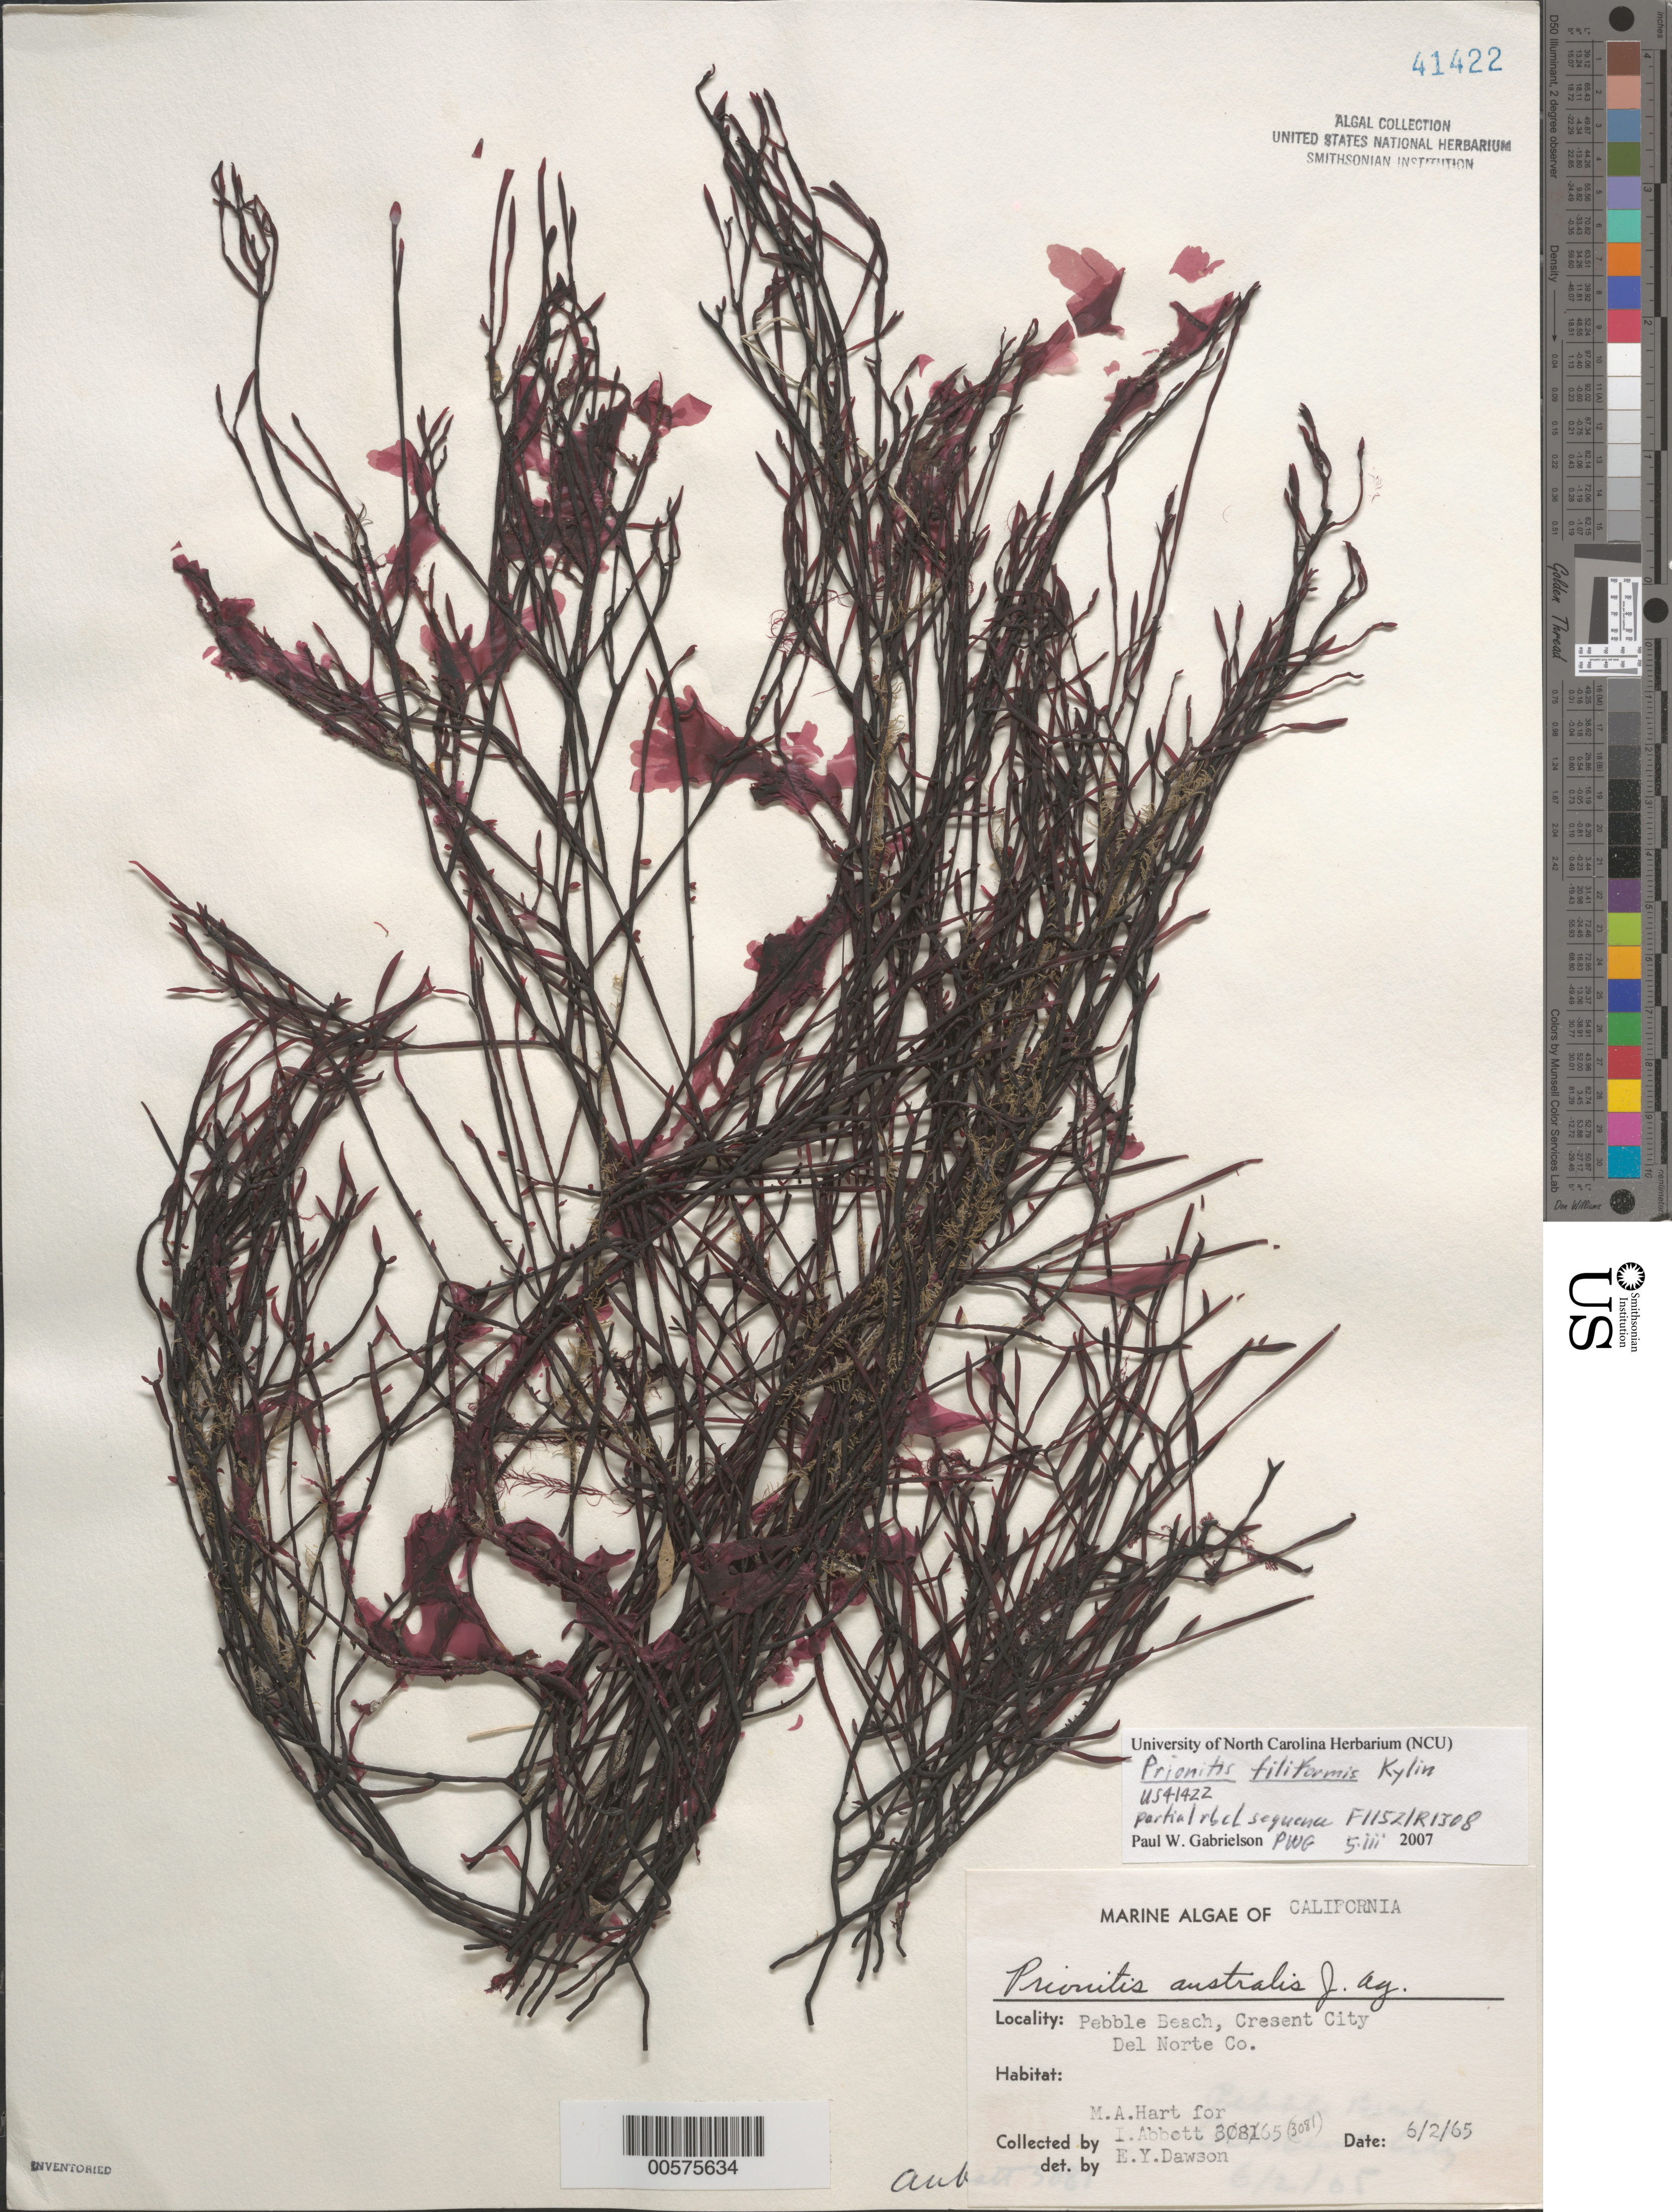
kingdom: Plantae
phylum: Rhodophyta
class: Florideophyceae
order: Halymeniales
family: Halymeniaceae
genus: Prionitis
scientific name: Prionitis filiformis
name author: Kylin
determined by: Gabrielson, P. W.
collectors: M. A. Hart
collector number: IAA 3081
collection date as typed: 02 Jun 1965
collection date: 1965-06-02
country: United States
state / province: California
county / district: Del Norte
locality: Pebble Beach, Crescent City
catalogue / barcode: US 41422